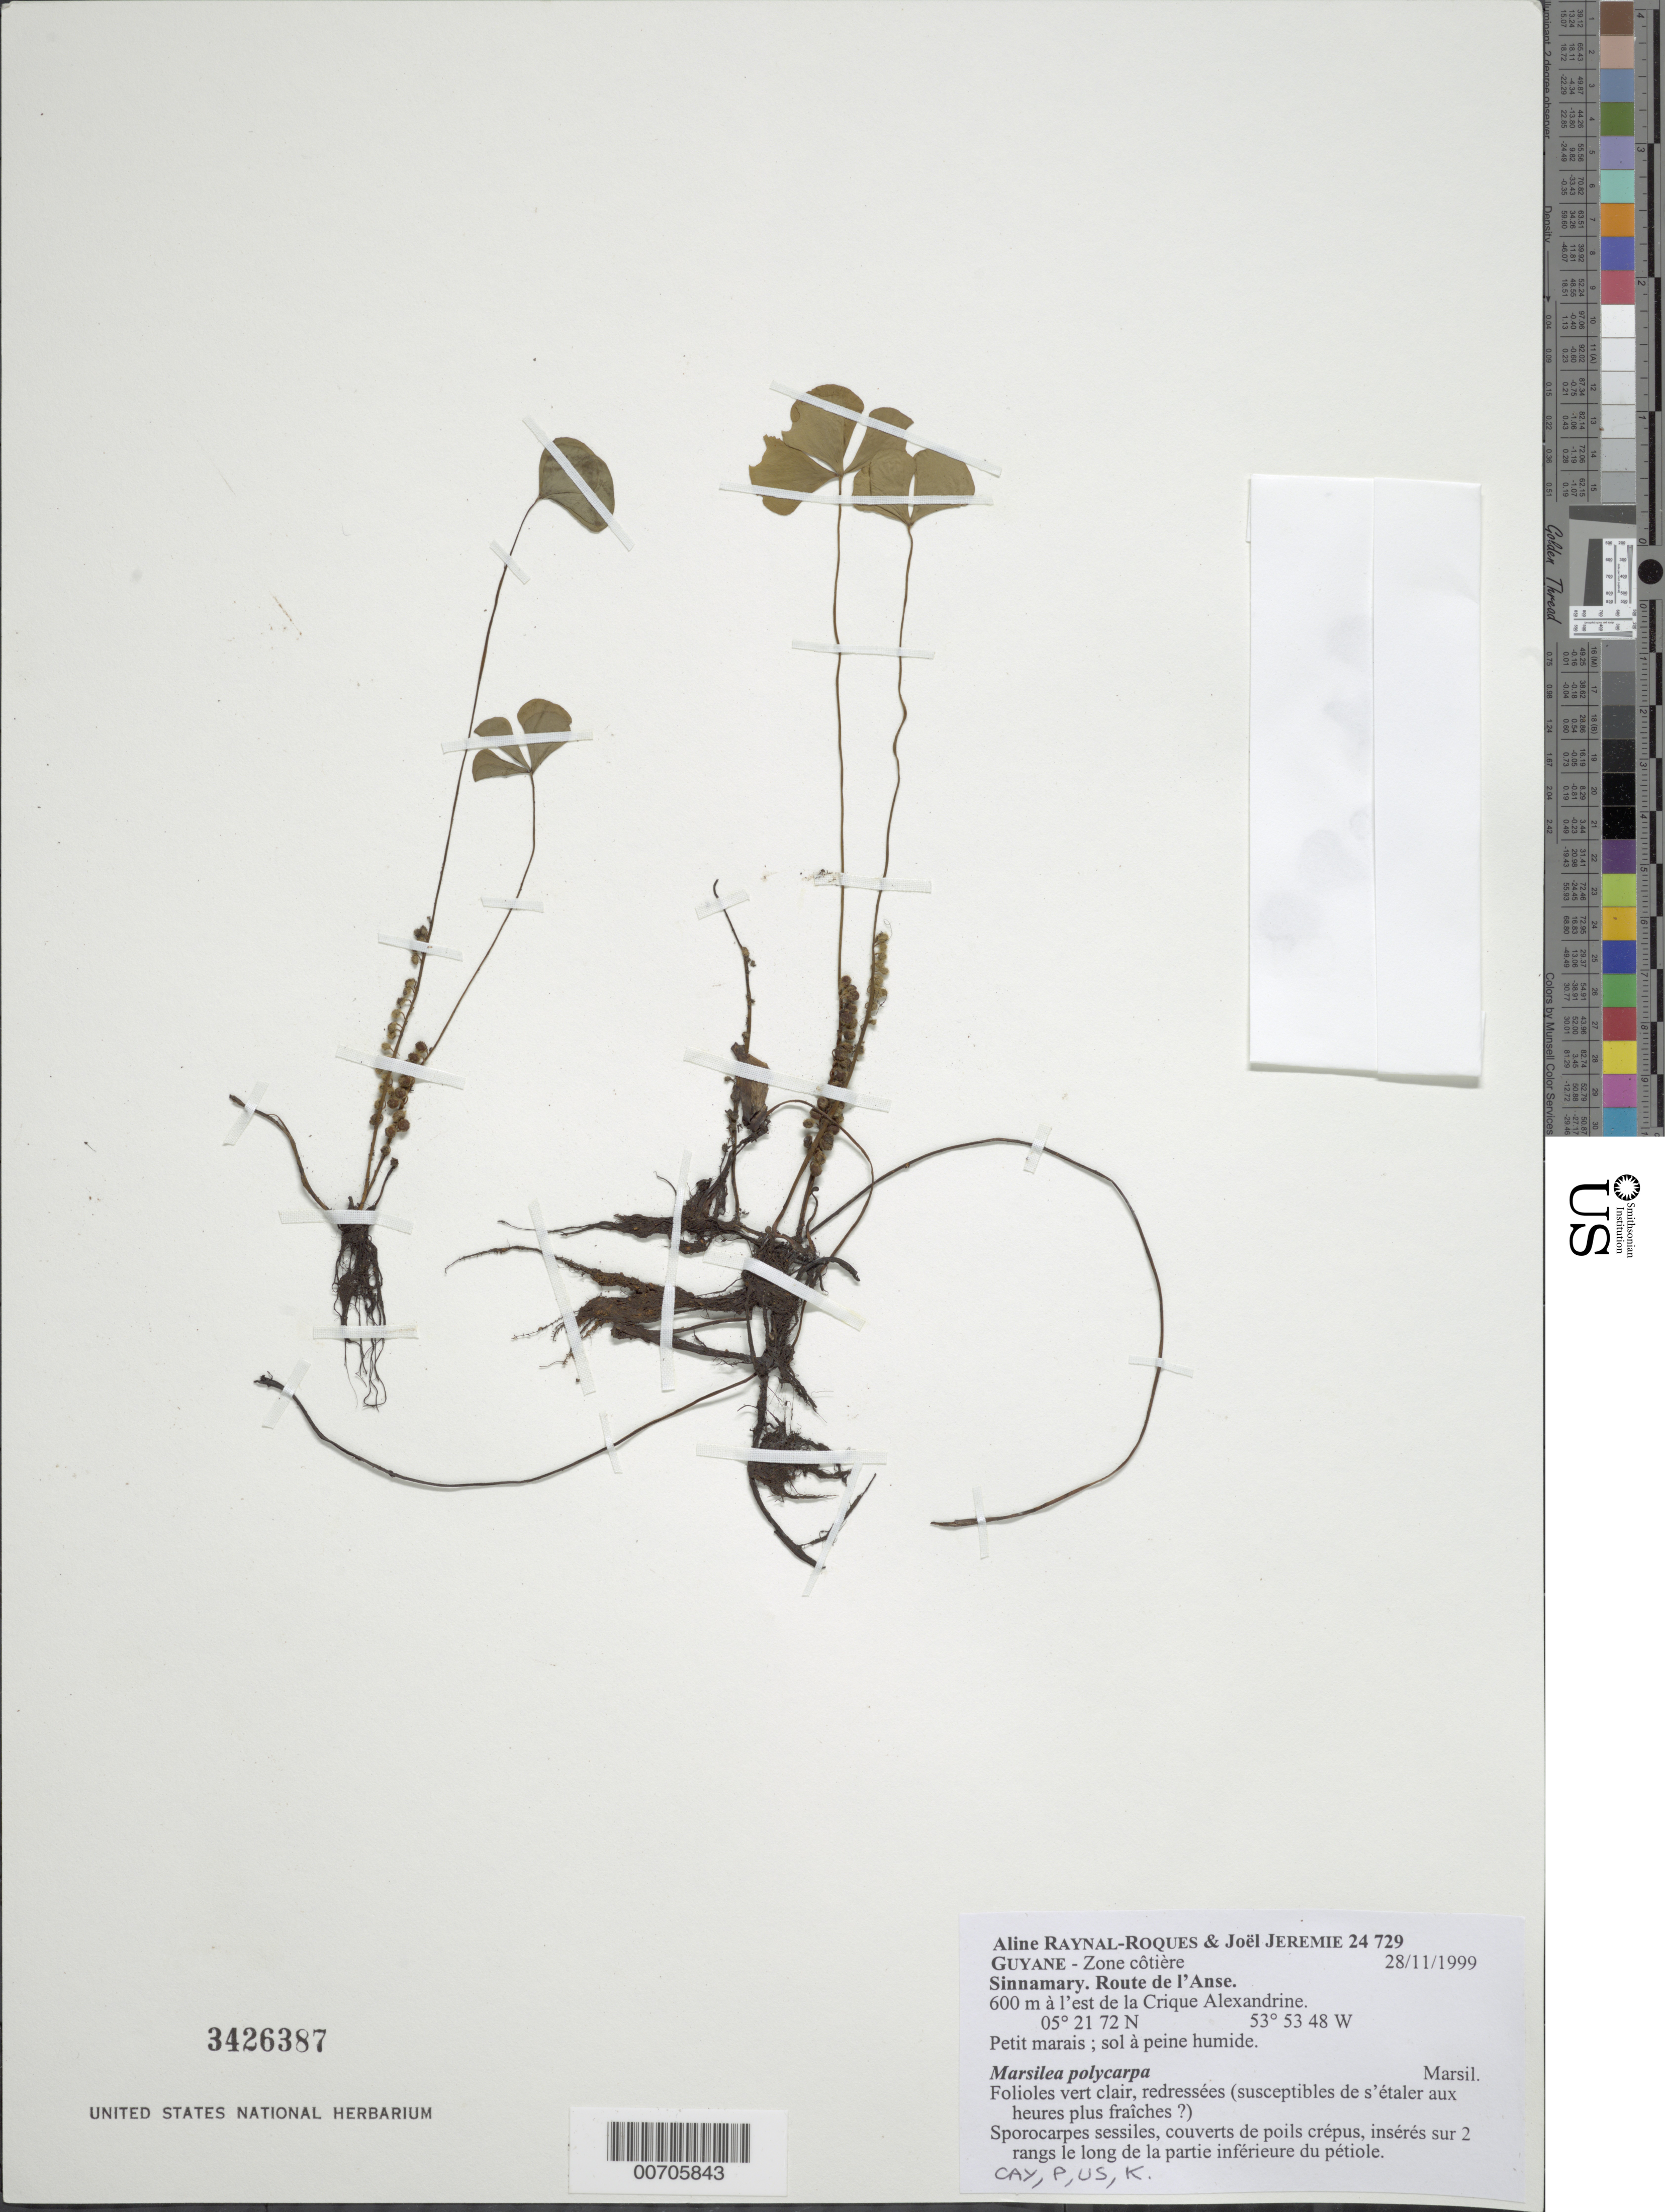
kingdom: Plantae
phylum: Tracheophyta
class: Polypodiopsida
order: Salviniales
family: Marsileaceae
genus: Marsilea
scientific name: Marsilea polycarpa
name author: Hook. & Grev.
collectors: A. M. Raynal & J. Jérémie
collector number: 24729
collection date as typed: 28-Nov-99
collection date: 1999-11-28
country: French Guiana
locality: Sinnamary, Route de Anse, 600 m E de la Crique Alexandrine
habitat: Small marsh; barely wet ground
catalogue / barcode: US 3426387